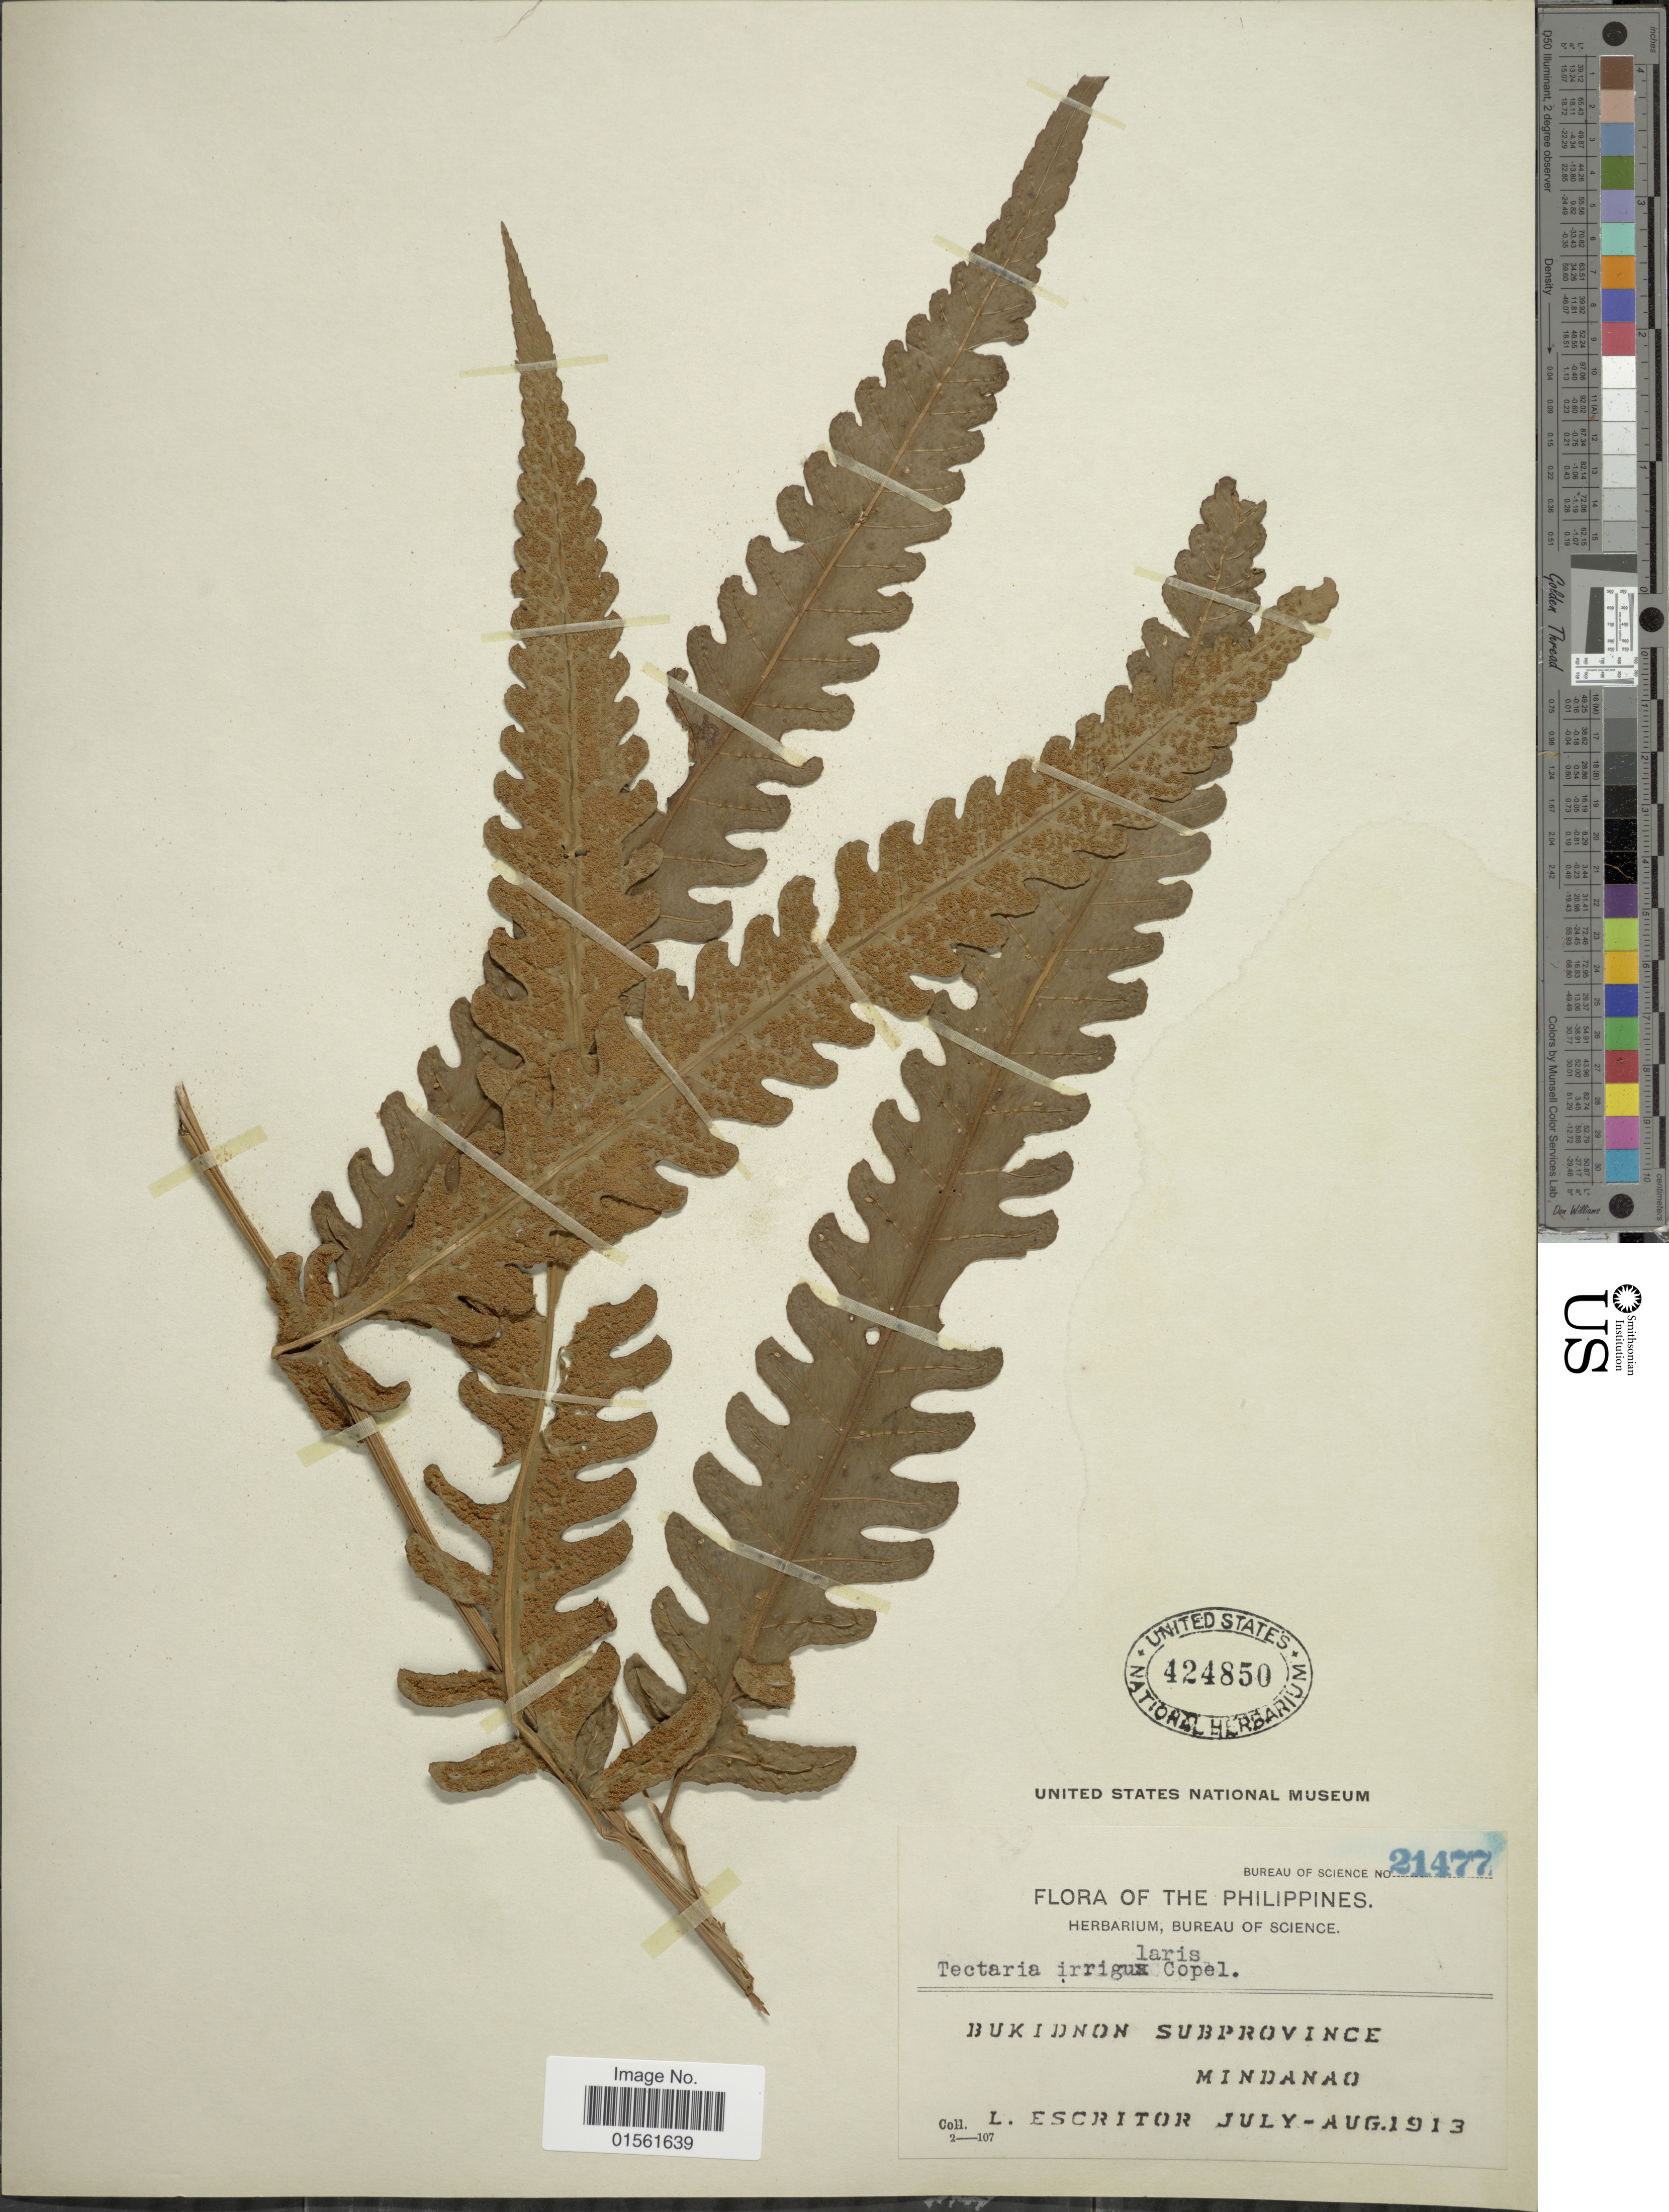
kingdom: Plantae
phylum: Tracheophyta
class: Polypodiopsida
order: Polypodiales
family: Dryopteridaceae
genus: Pleocnemia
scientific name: Pleocnemia irregularis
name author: (C. Presl) Holttum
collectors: L. Escritor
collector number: Bureau of Science 21477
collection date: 1913-07/1913-08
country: Philippines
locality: Bukidnon Subprovince, Mindanao.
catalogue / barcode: US 424850